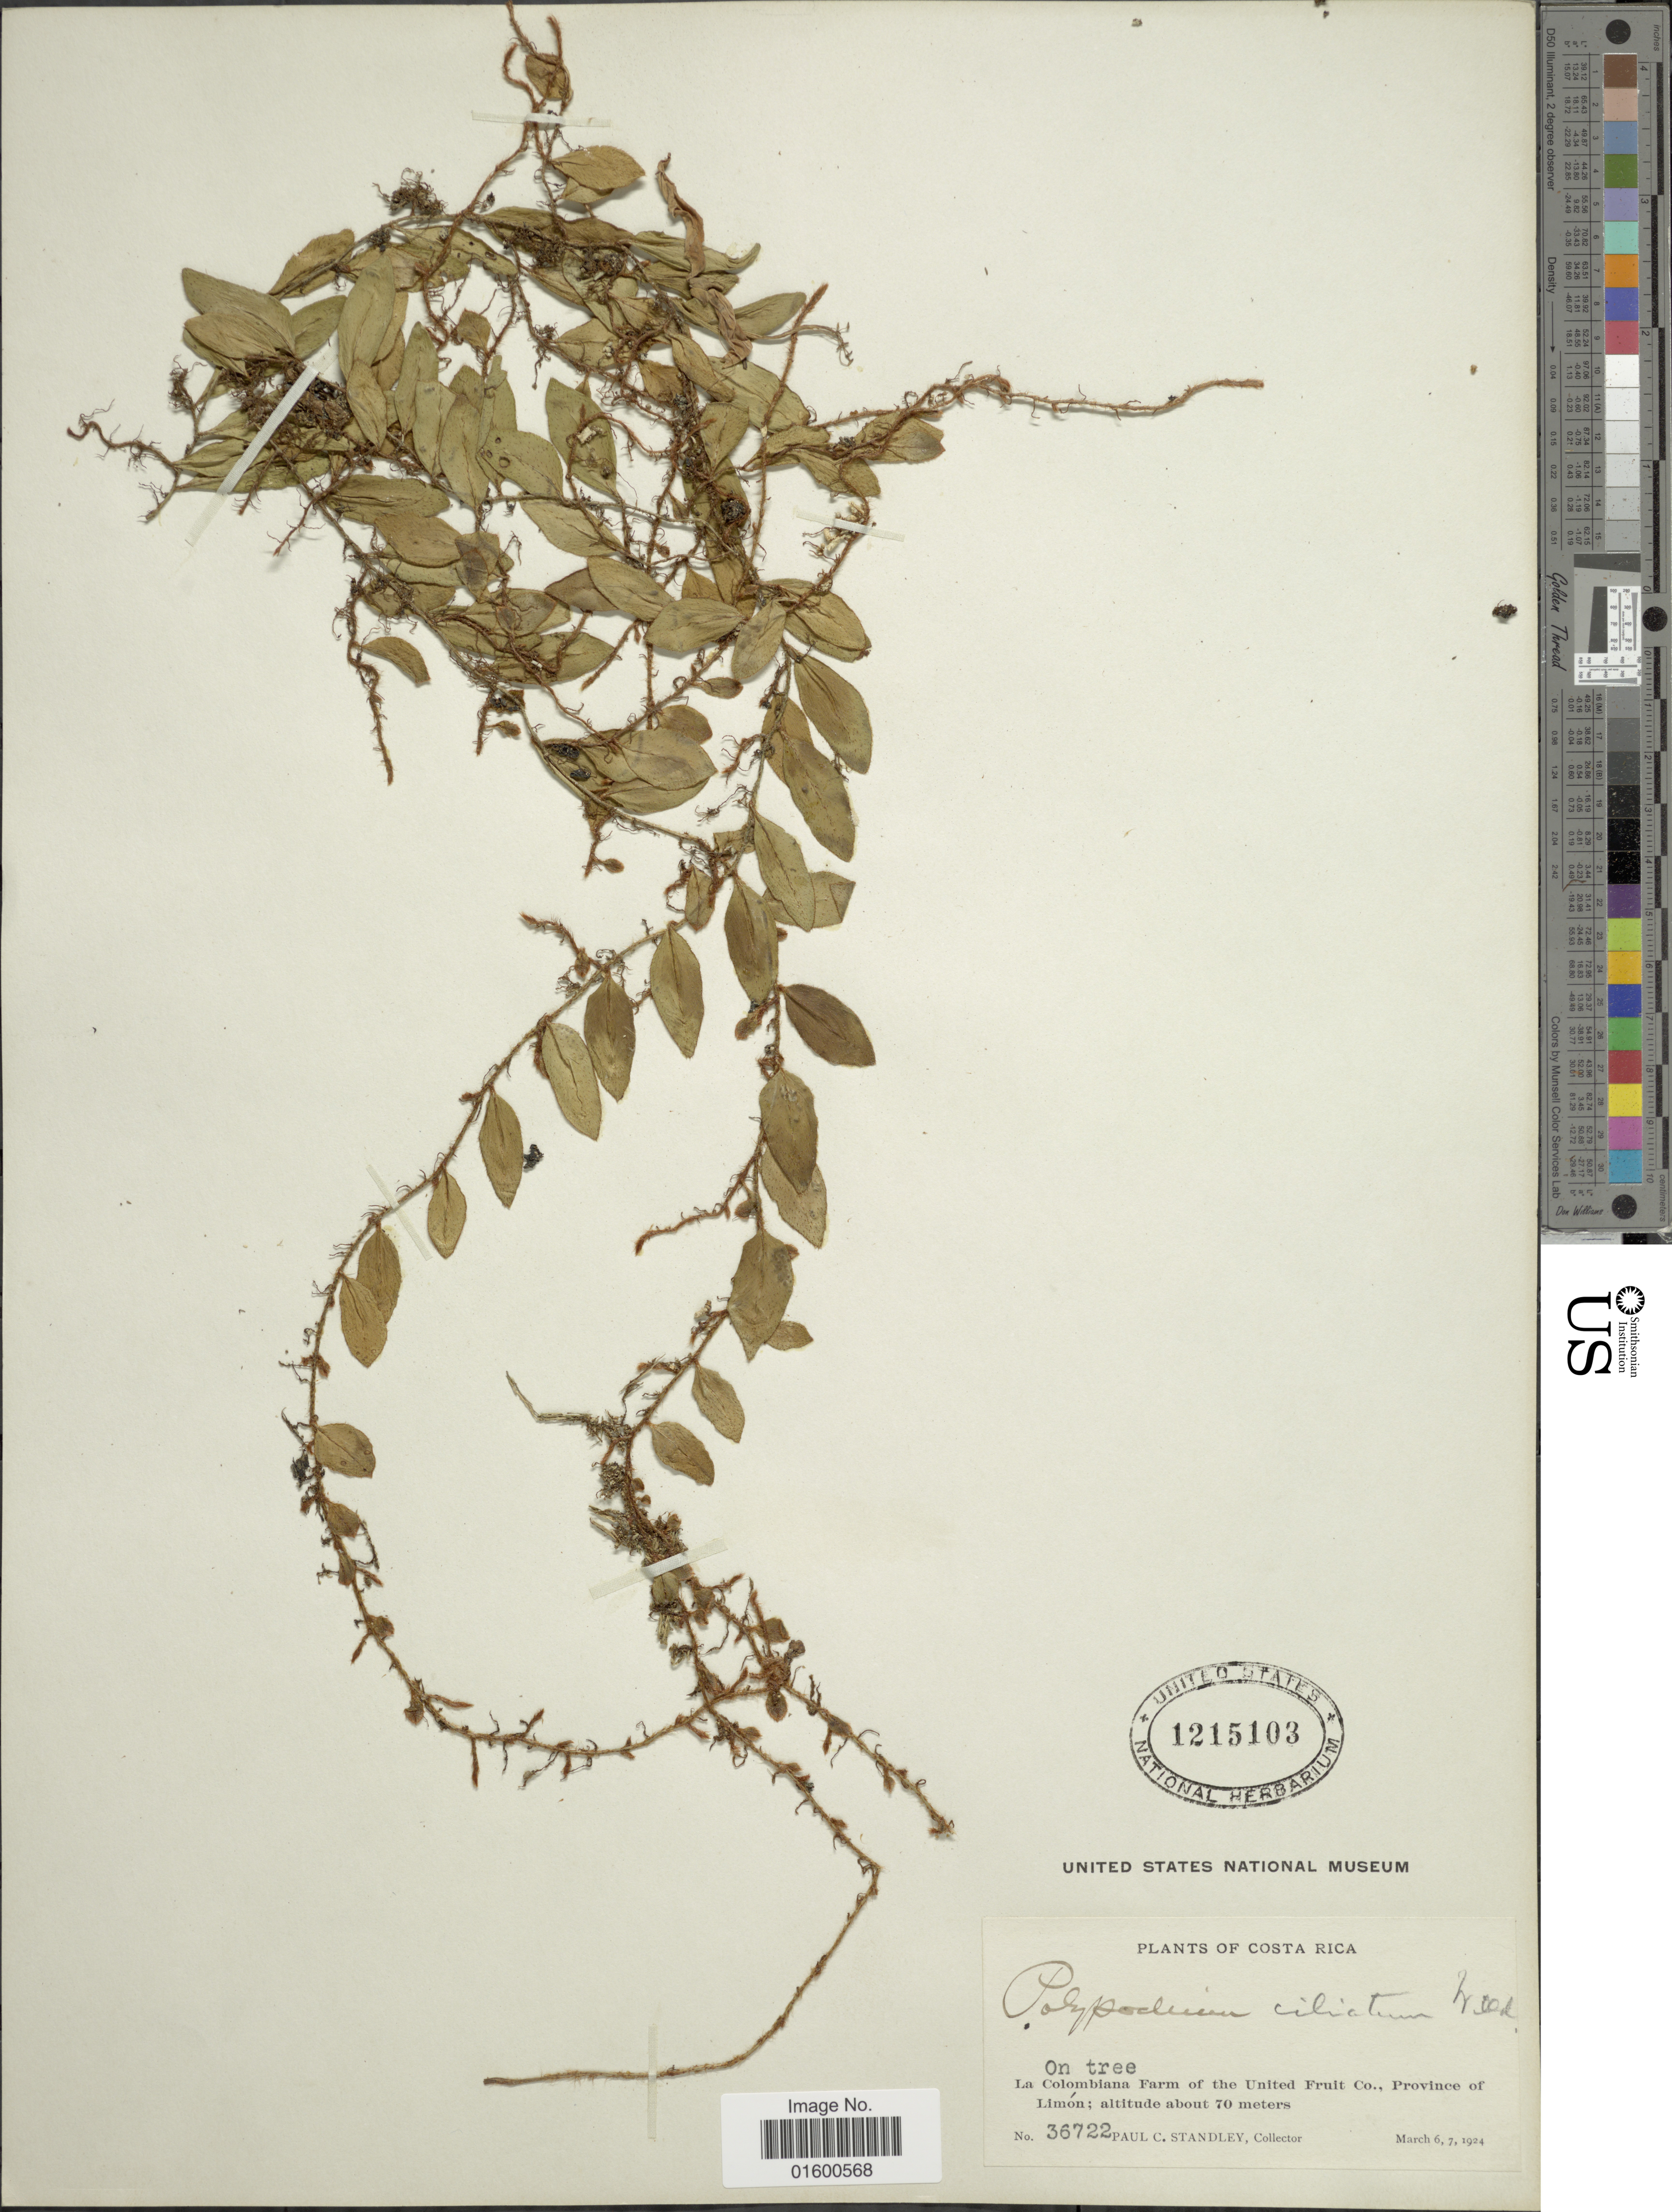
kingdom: Plantae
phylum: Tracheophyta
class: Polypodiopsida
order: Polypodiales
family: Polypodiaceae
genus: Microgramma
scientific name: Microgramma reptans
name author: (Cav.) A.R. Sm.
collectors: P. C. Standley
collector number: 36722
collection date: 1924-03-06/1924-03-07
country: Costa Rica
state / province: Limón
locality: La Colombiana Farm of the United Fruit Co., Province of Limon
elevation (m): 70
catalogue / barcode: US 1215103